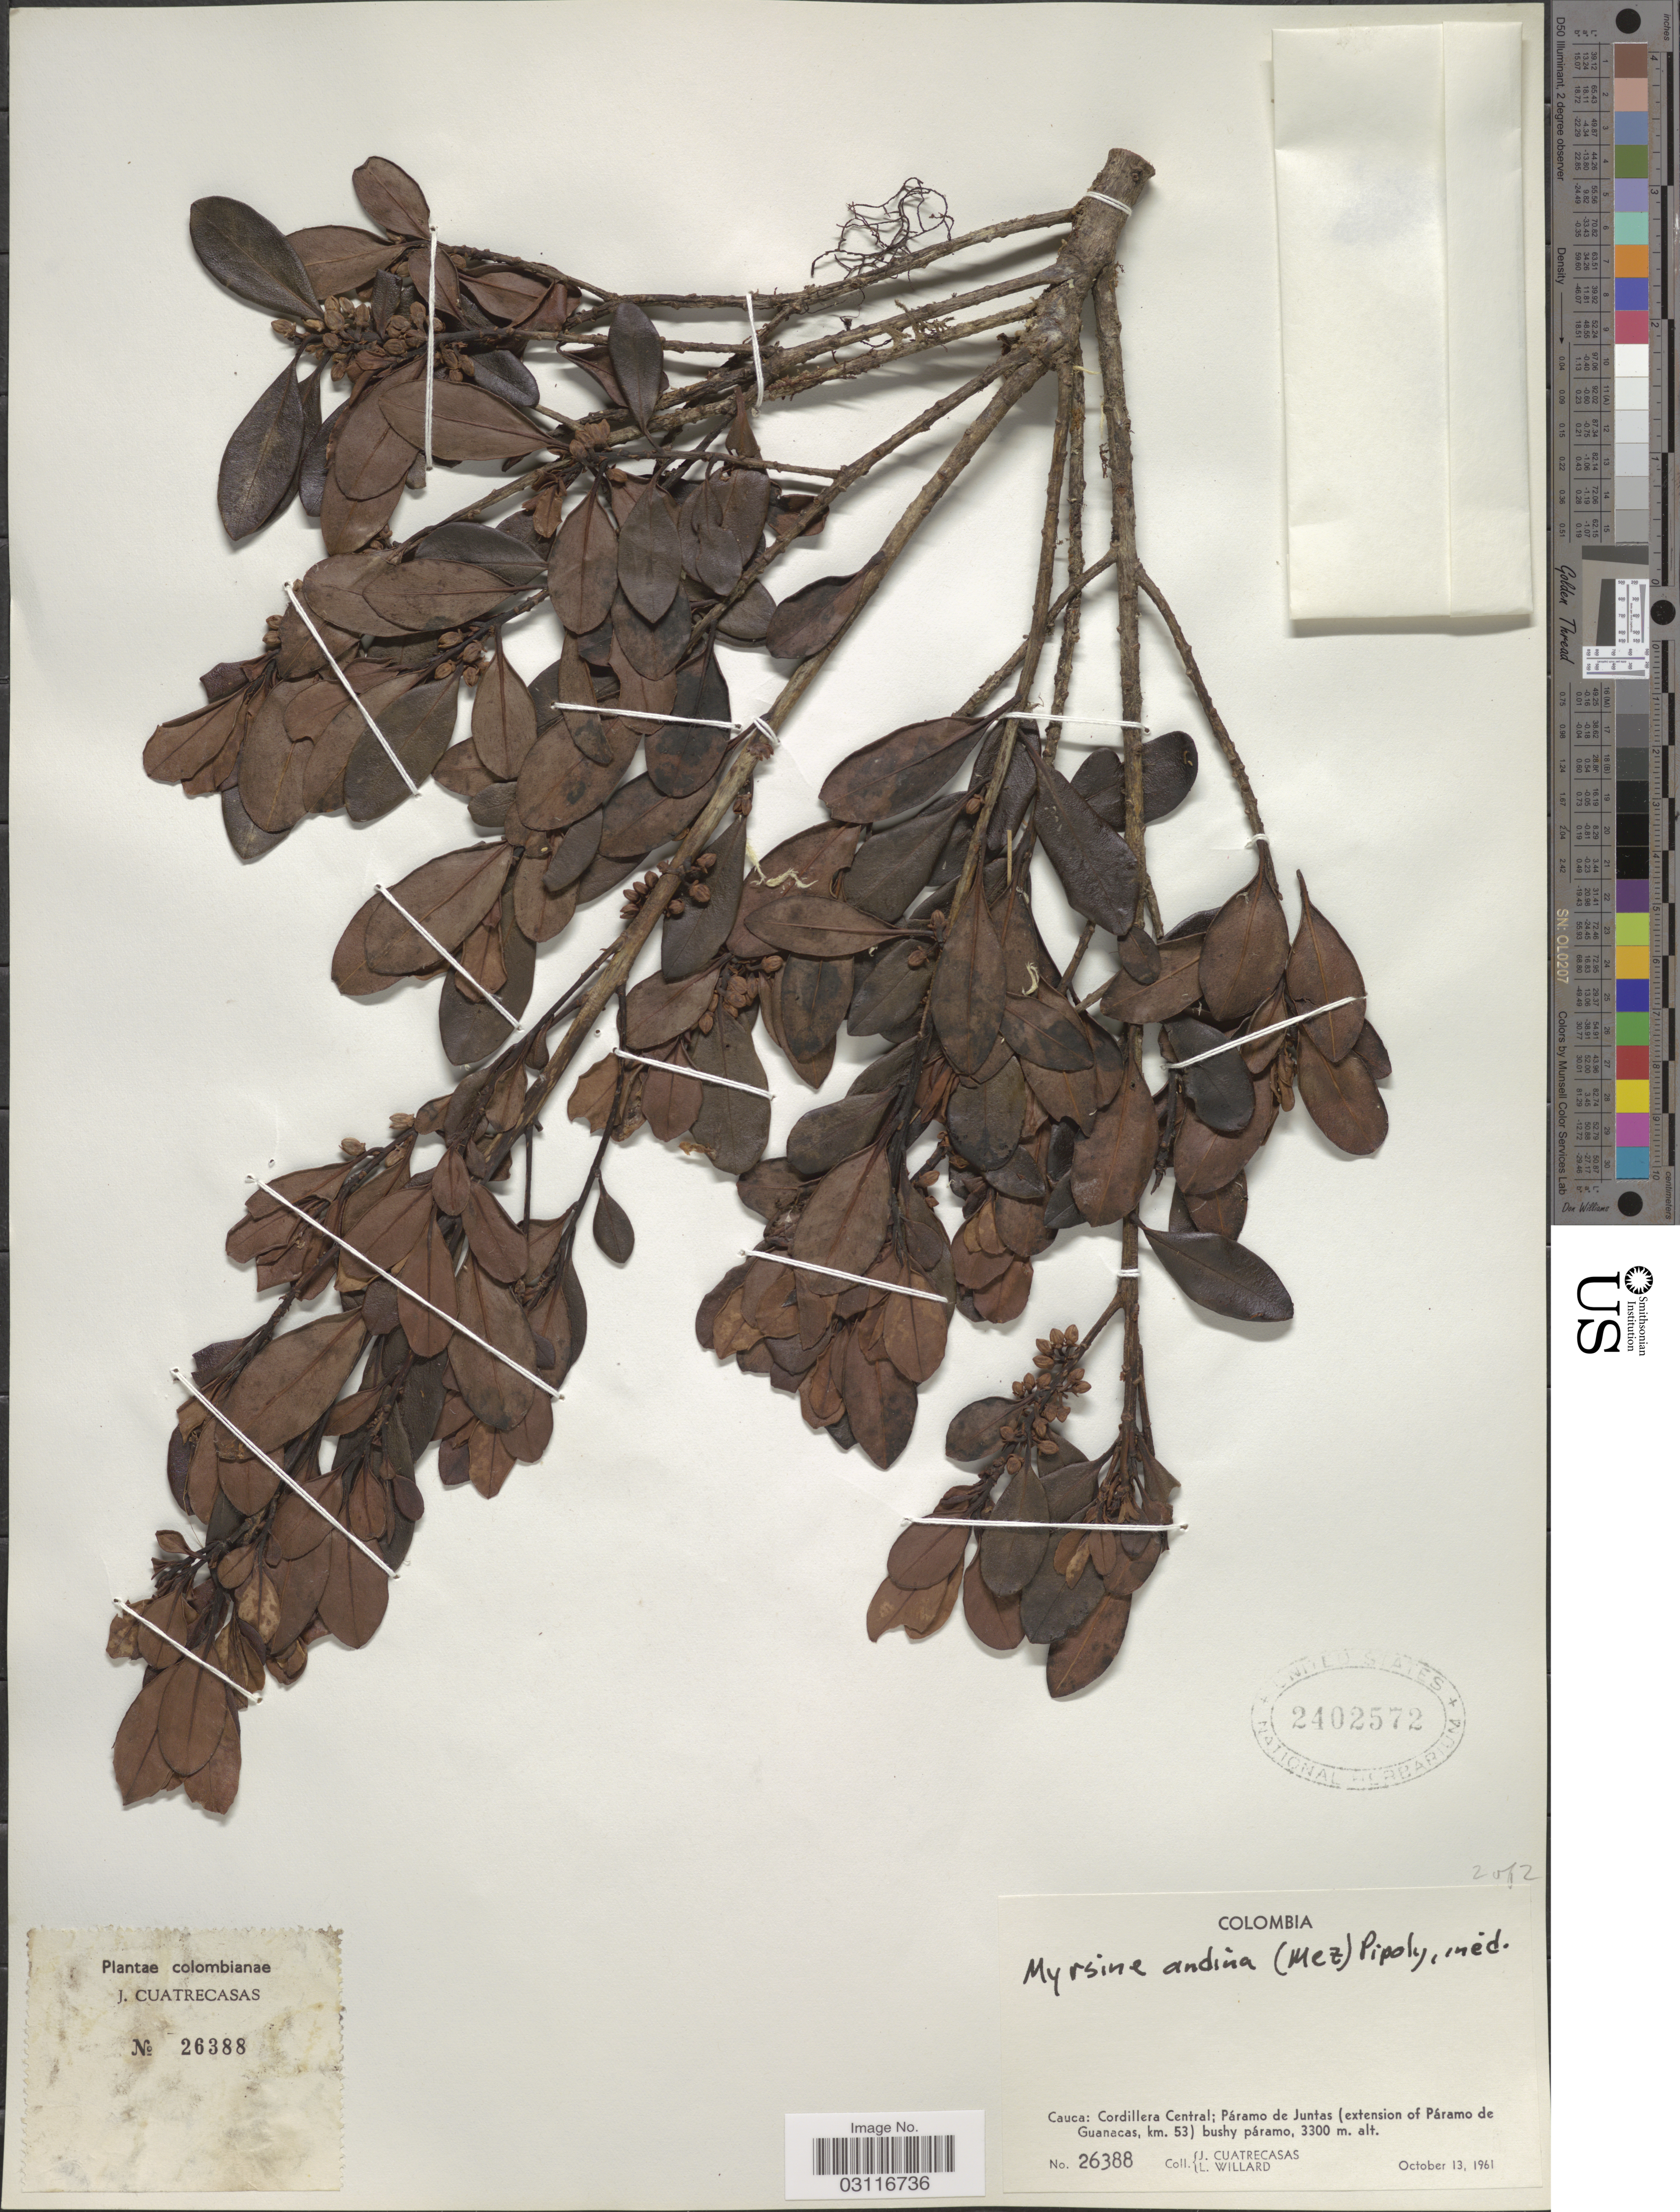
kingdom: Plantae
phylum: Tracheophyta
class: Magnoliopsida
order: Ericales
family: Primulaceae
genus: Myrsine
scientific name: Myrsine andina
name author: (Mez) Pipoly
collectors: J. Cuatrecasas & L. Willard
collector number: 26388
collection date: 1961-10-13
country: Colombia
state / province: Cauca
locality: Cordillera Central; Páramo de Juntas (extension of Páramo de Guanacas, km. 53).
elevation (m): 3300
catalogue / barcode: US 2402572